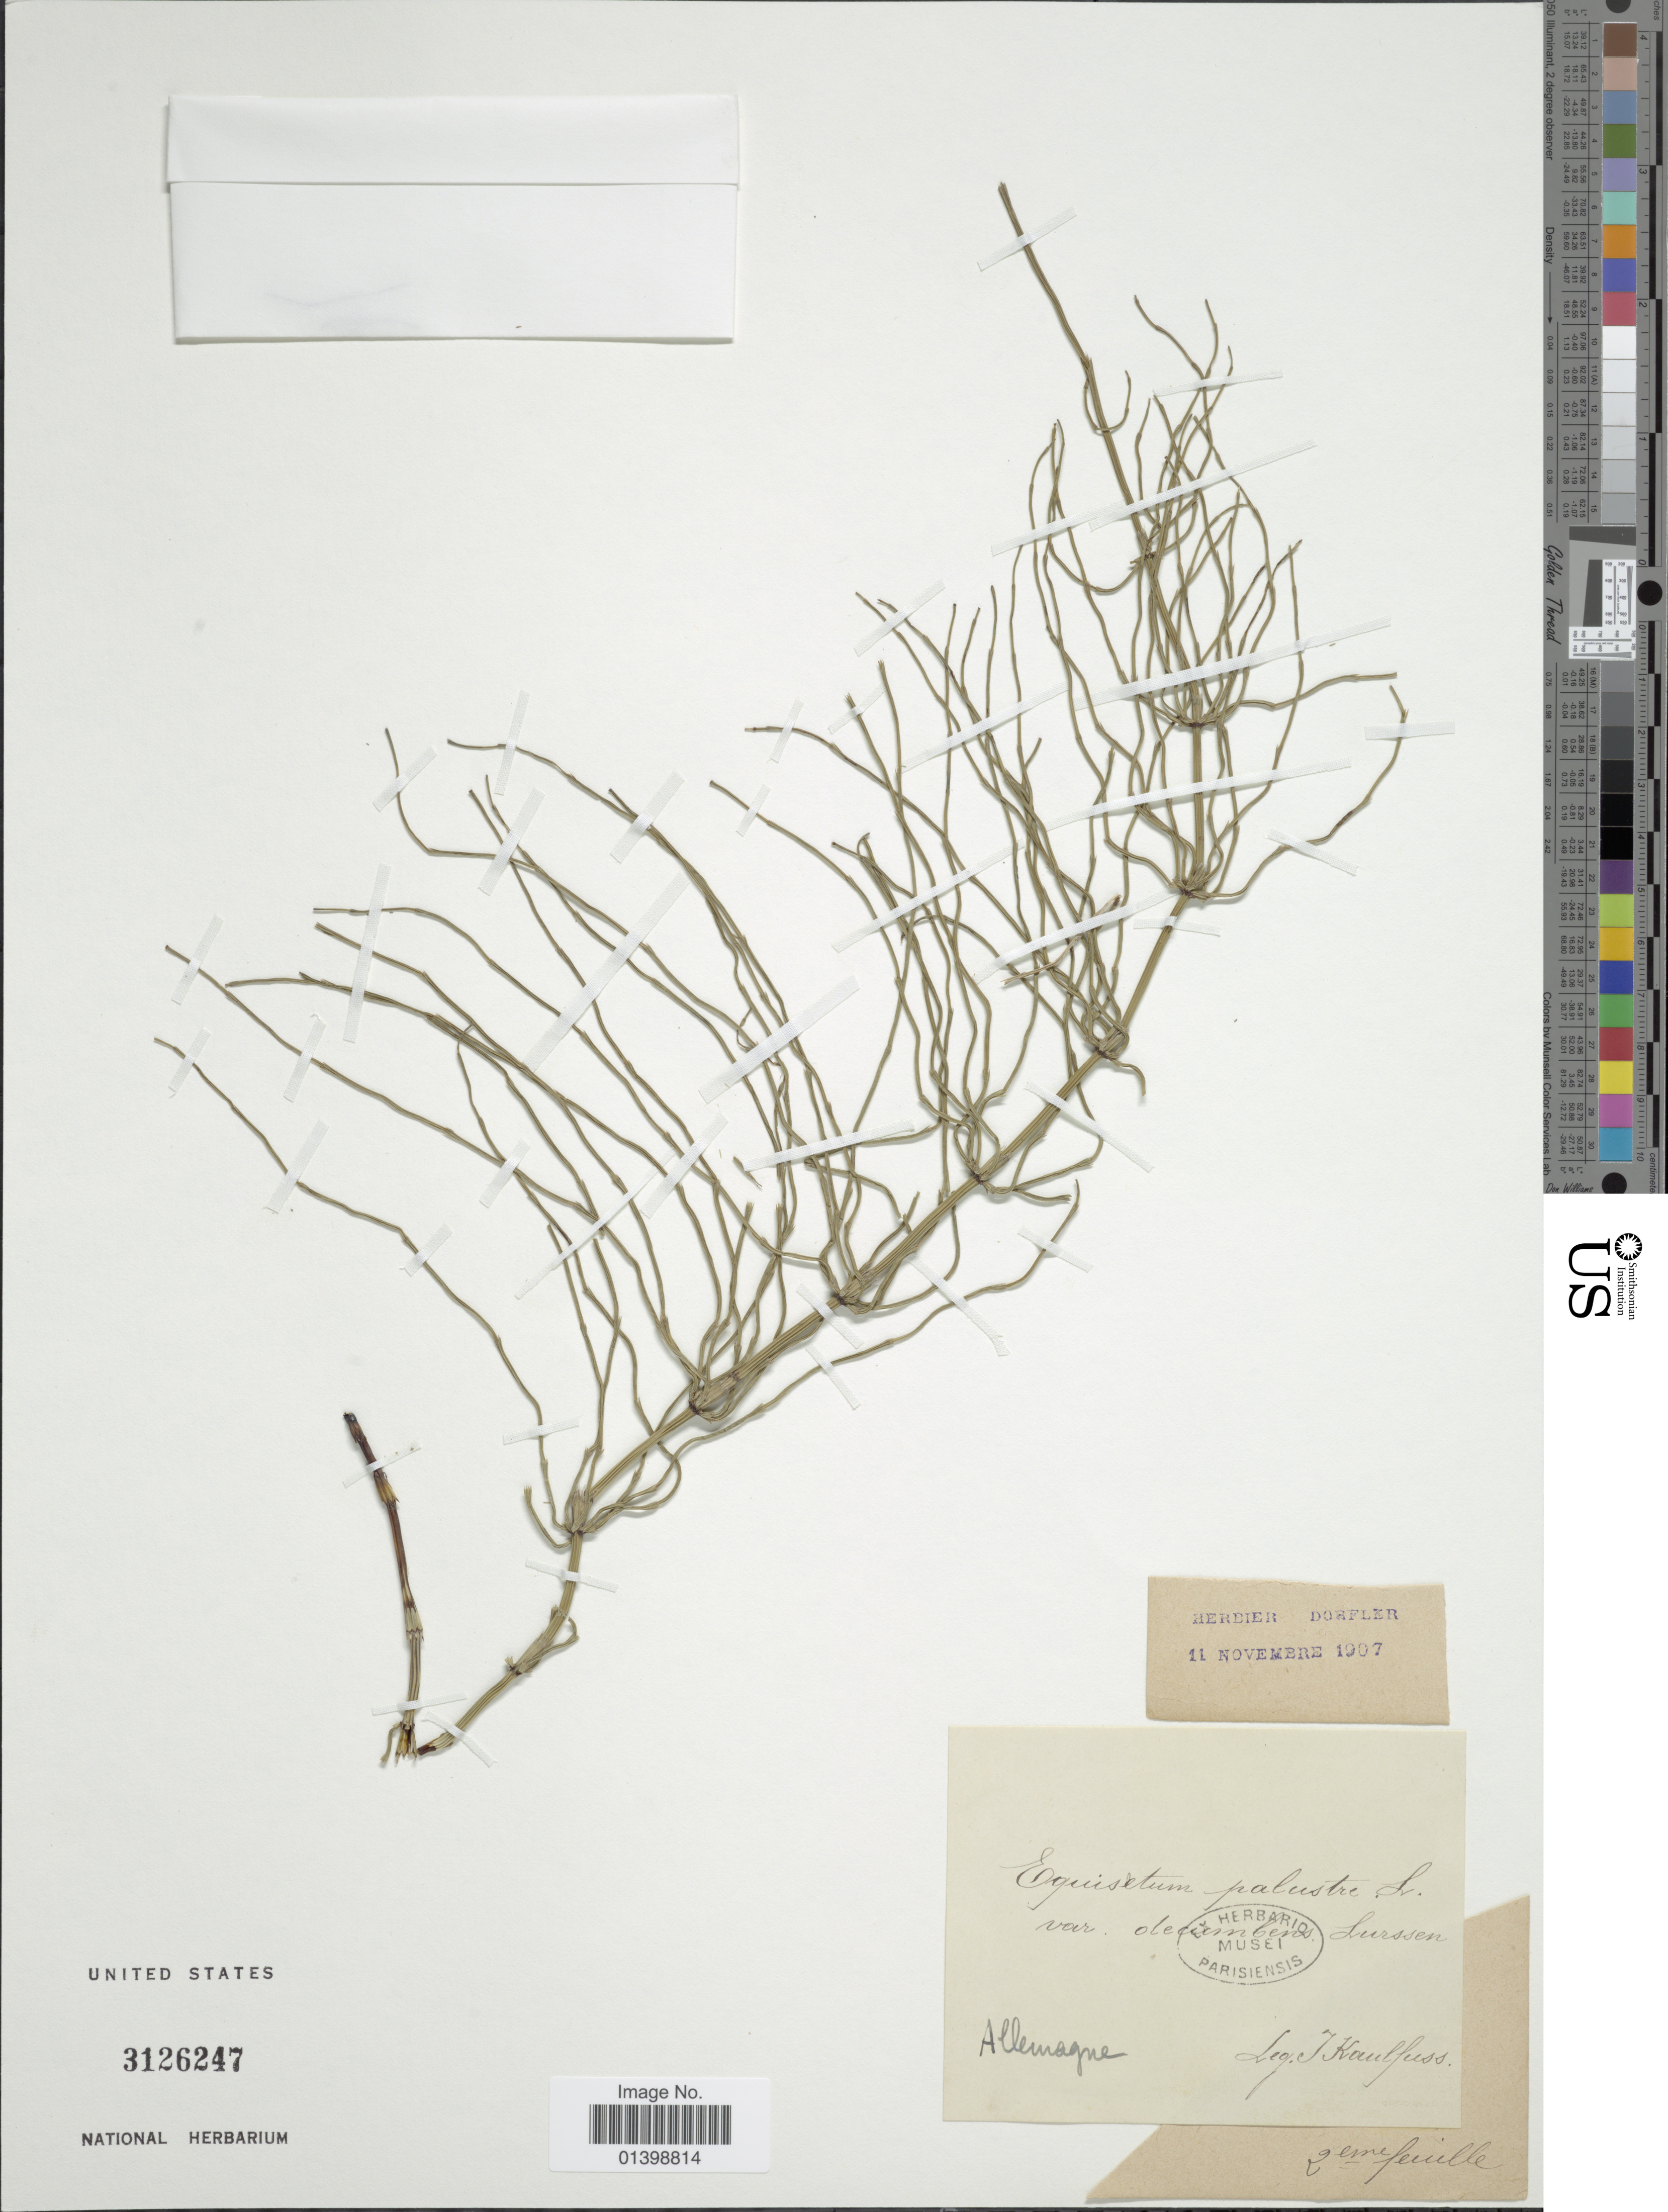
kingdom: Plantae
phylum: Tracheophyta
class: Polypodiopsida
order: Equisetales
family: Equisetaceae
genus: Equisetum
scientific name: Equisetum palustre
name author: L.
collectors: J. S. Kaulfuss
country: Germany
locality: Allemagne [interpreted]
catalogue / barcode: US 3126247